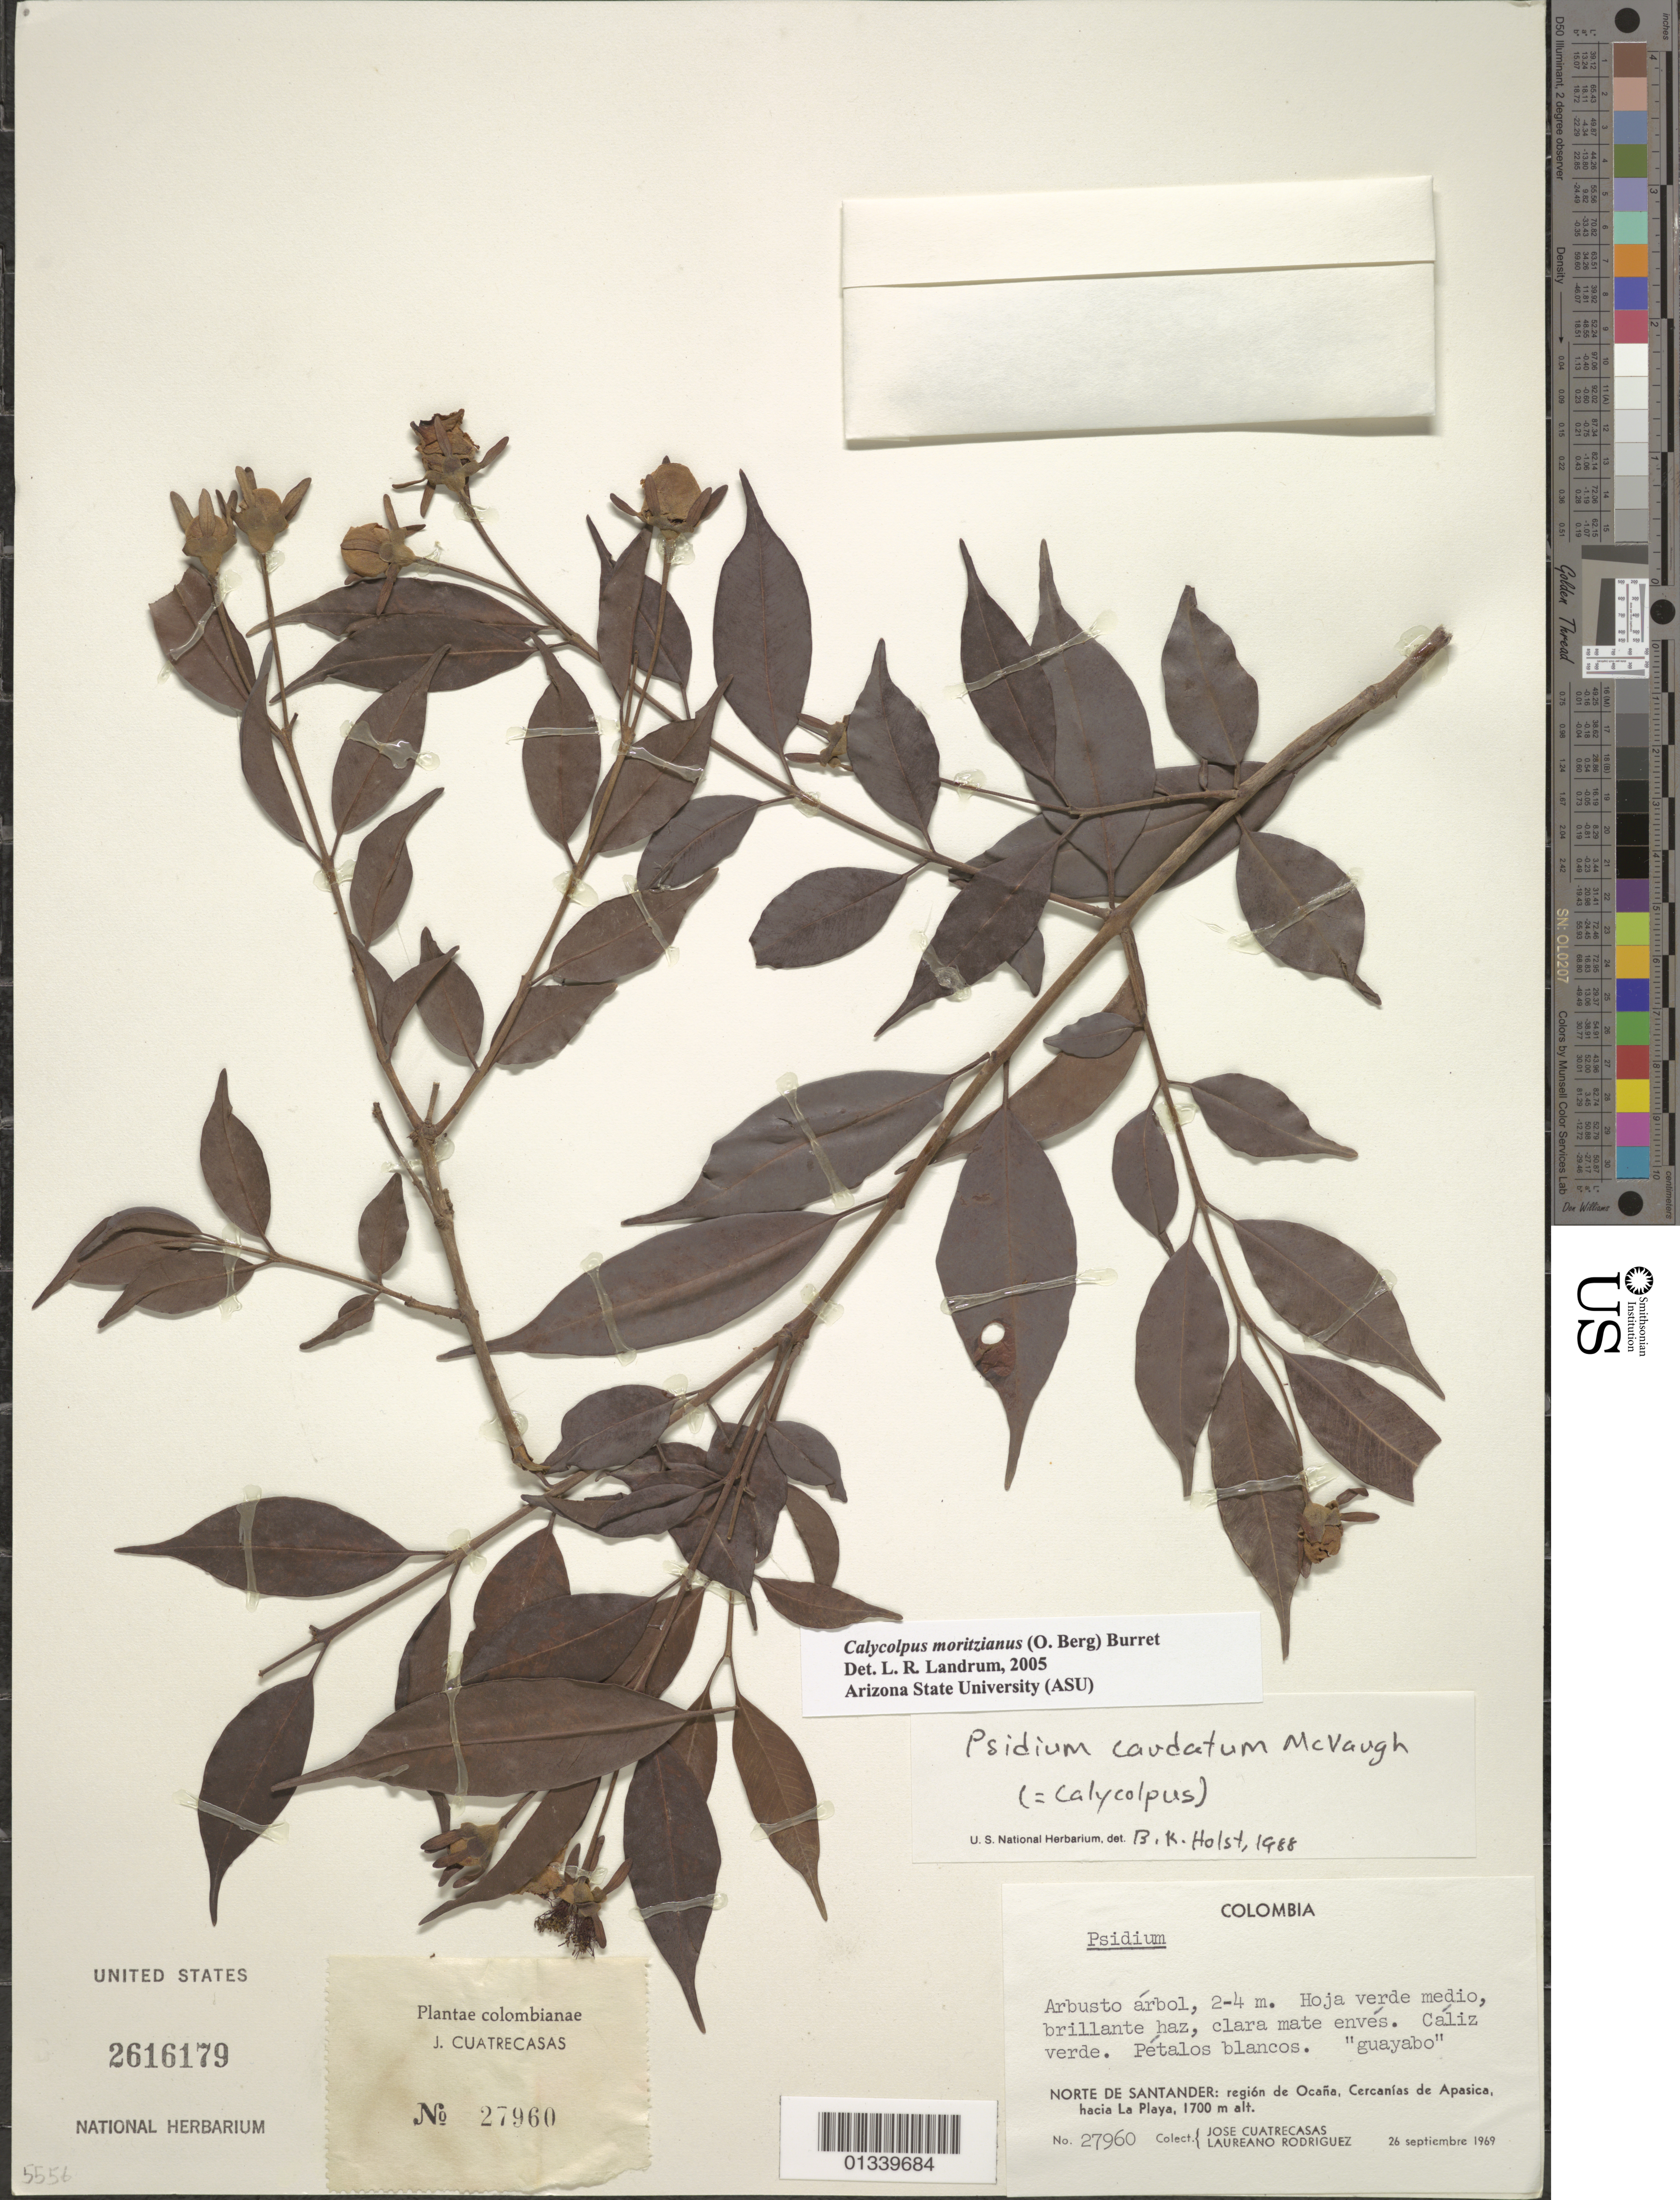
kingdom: Plantae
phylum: Tracheophyta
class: Magnoliopsida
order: Myrtales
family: Myrtaceae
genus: Calycolpus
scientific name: Calycolpus moritzianus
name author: (O. Berg) Burret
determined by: Landrum, L. R.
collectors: J. Cuatrecasas & L. Rodriguez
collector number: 27960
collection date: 1969-09-26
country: Colombia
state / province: Norte de Santander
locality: Region de Ocana, Cercanias de Apasica, hacia La Playa.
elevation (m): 1700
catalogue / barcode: US 2616179